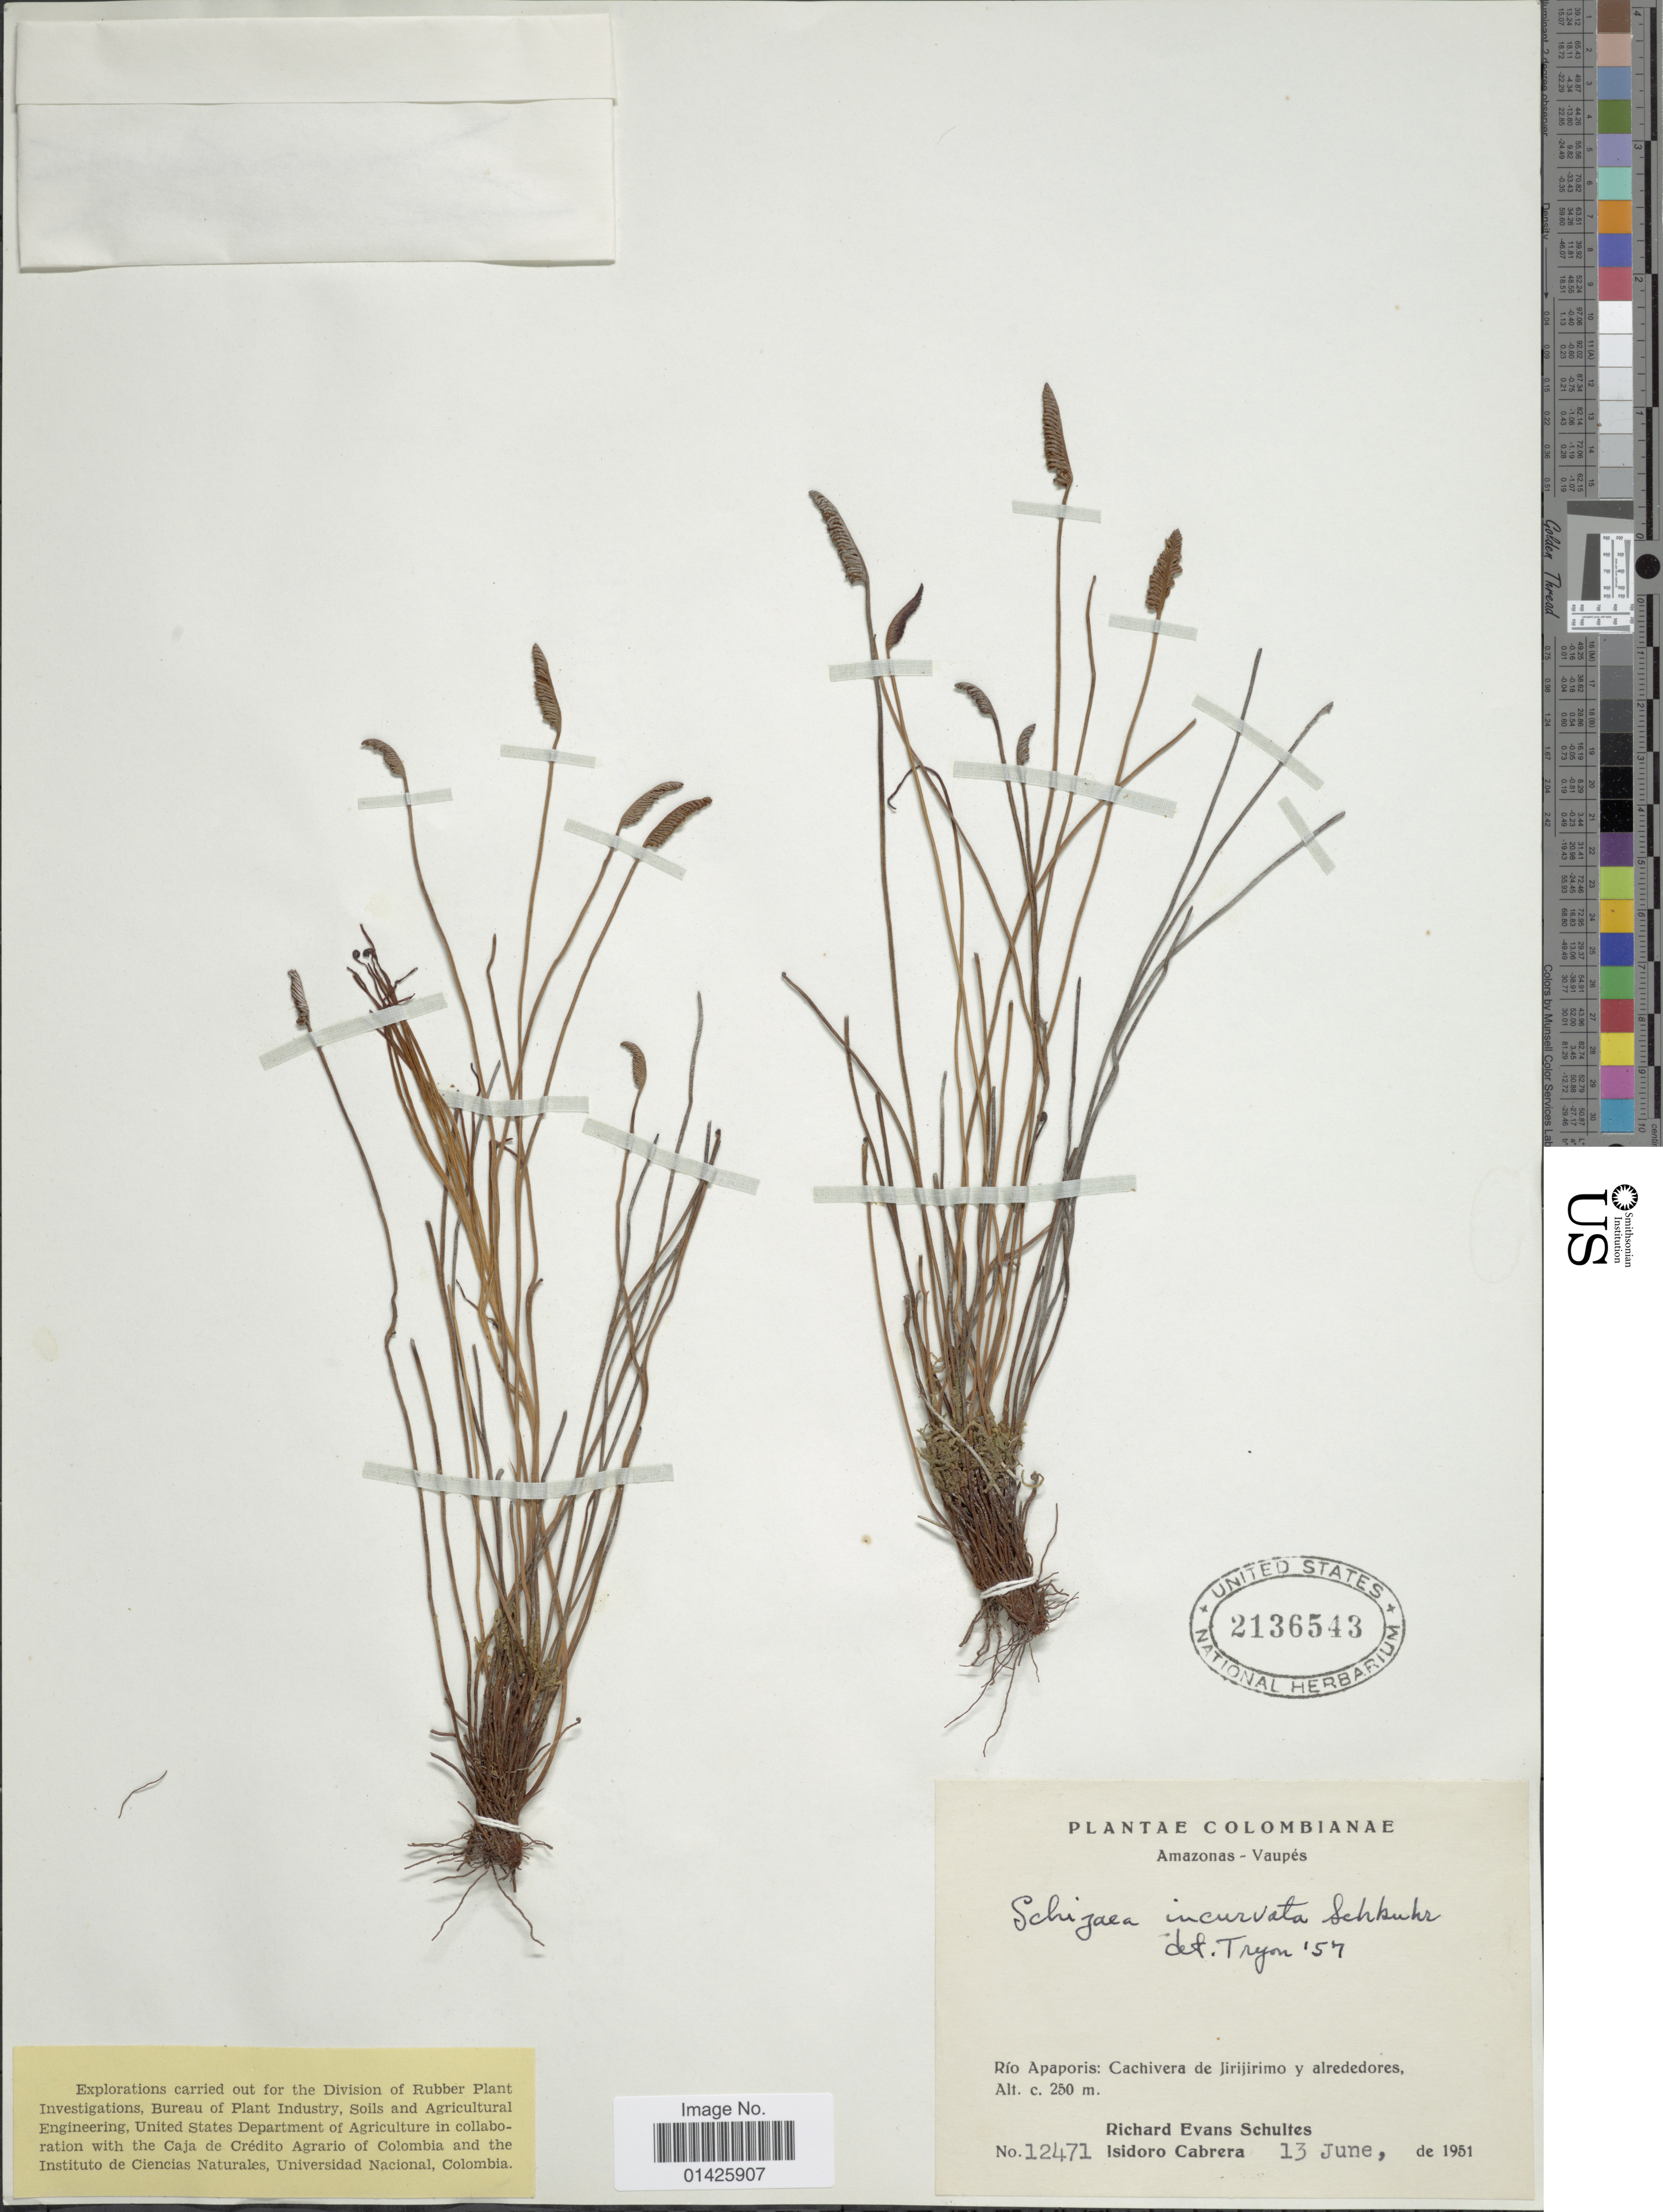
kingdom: Plantae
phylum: Tracheophyta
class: Polypodiopsida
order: Schizaeales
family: Schizaeaceae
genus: Schizaea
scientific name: Schizaea incurvata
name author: Schkuhr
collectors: R. E. Schultes & I. Cabrera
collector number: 12471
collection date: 1951-06-13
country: Colombia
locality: Amazonas-Vaupes, Riío Apaporis: Cachivera de Jirijirimo y aldrededores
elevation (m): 250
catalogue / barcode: US 2136543